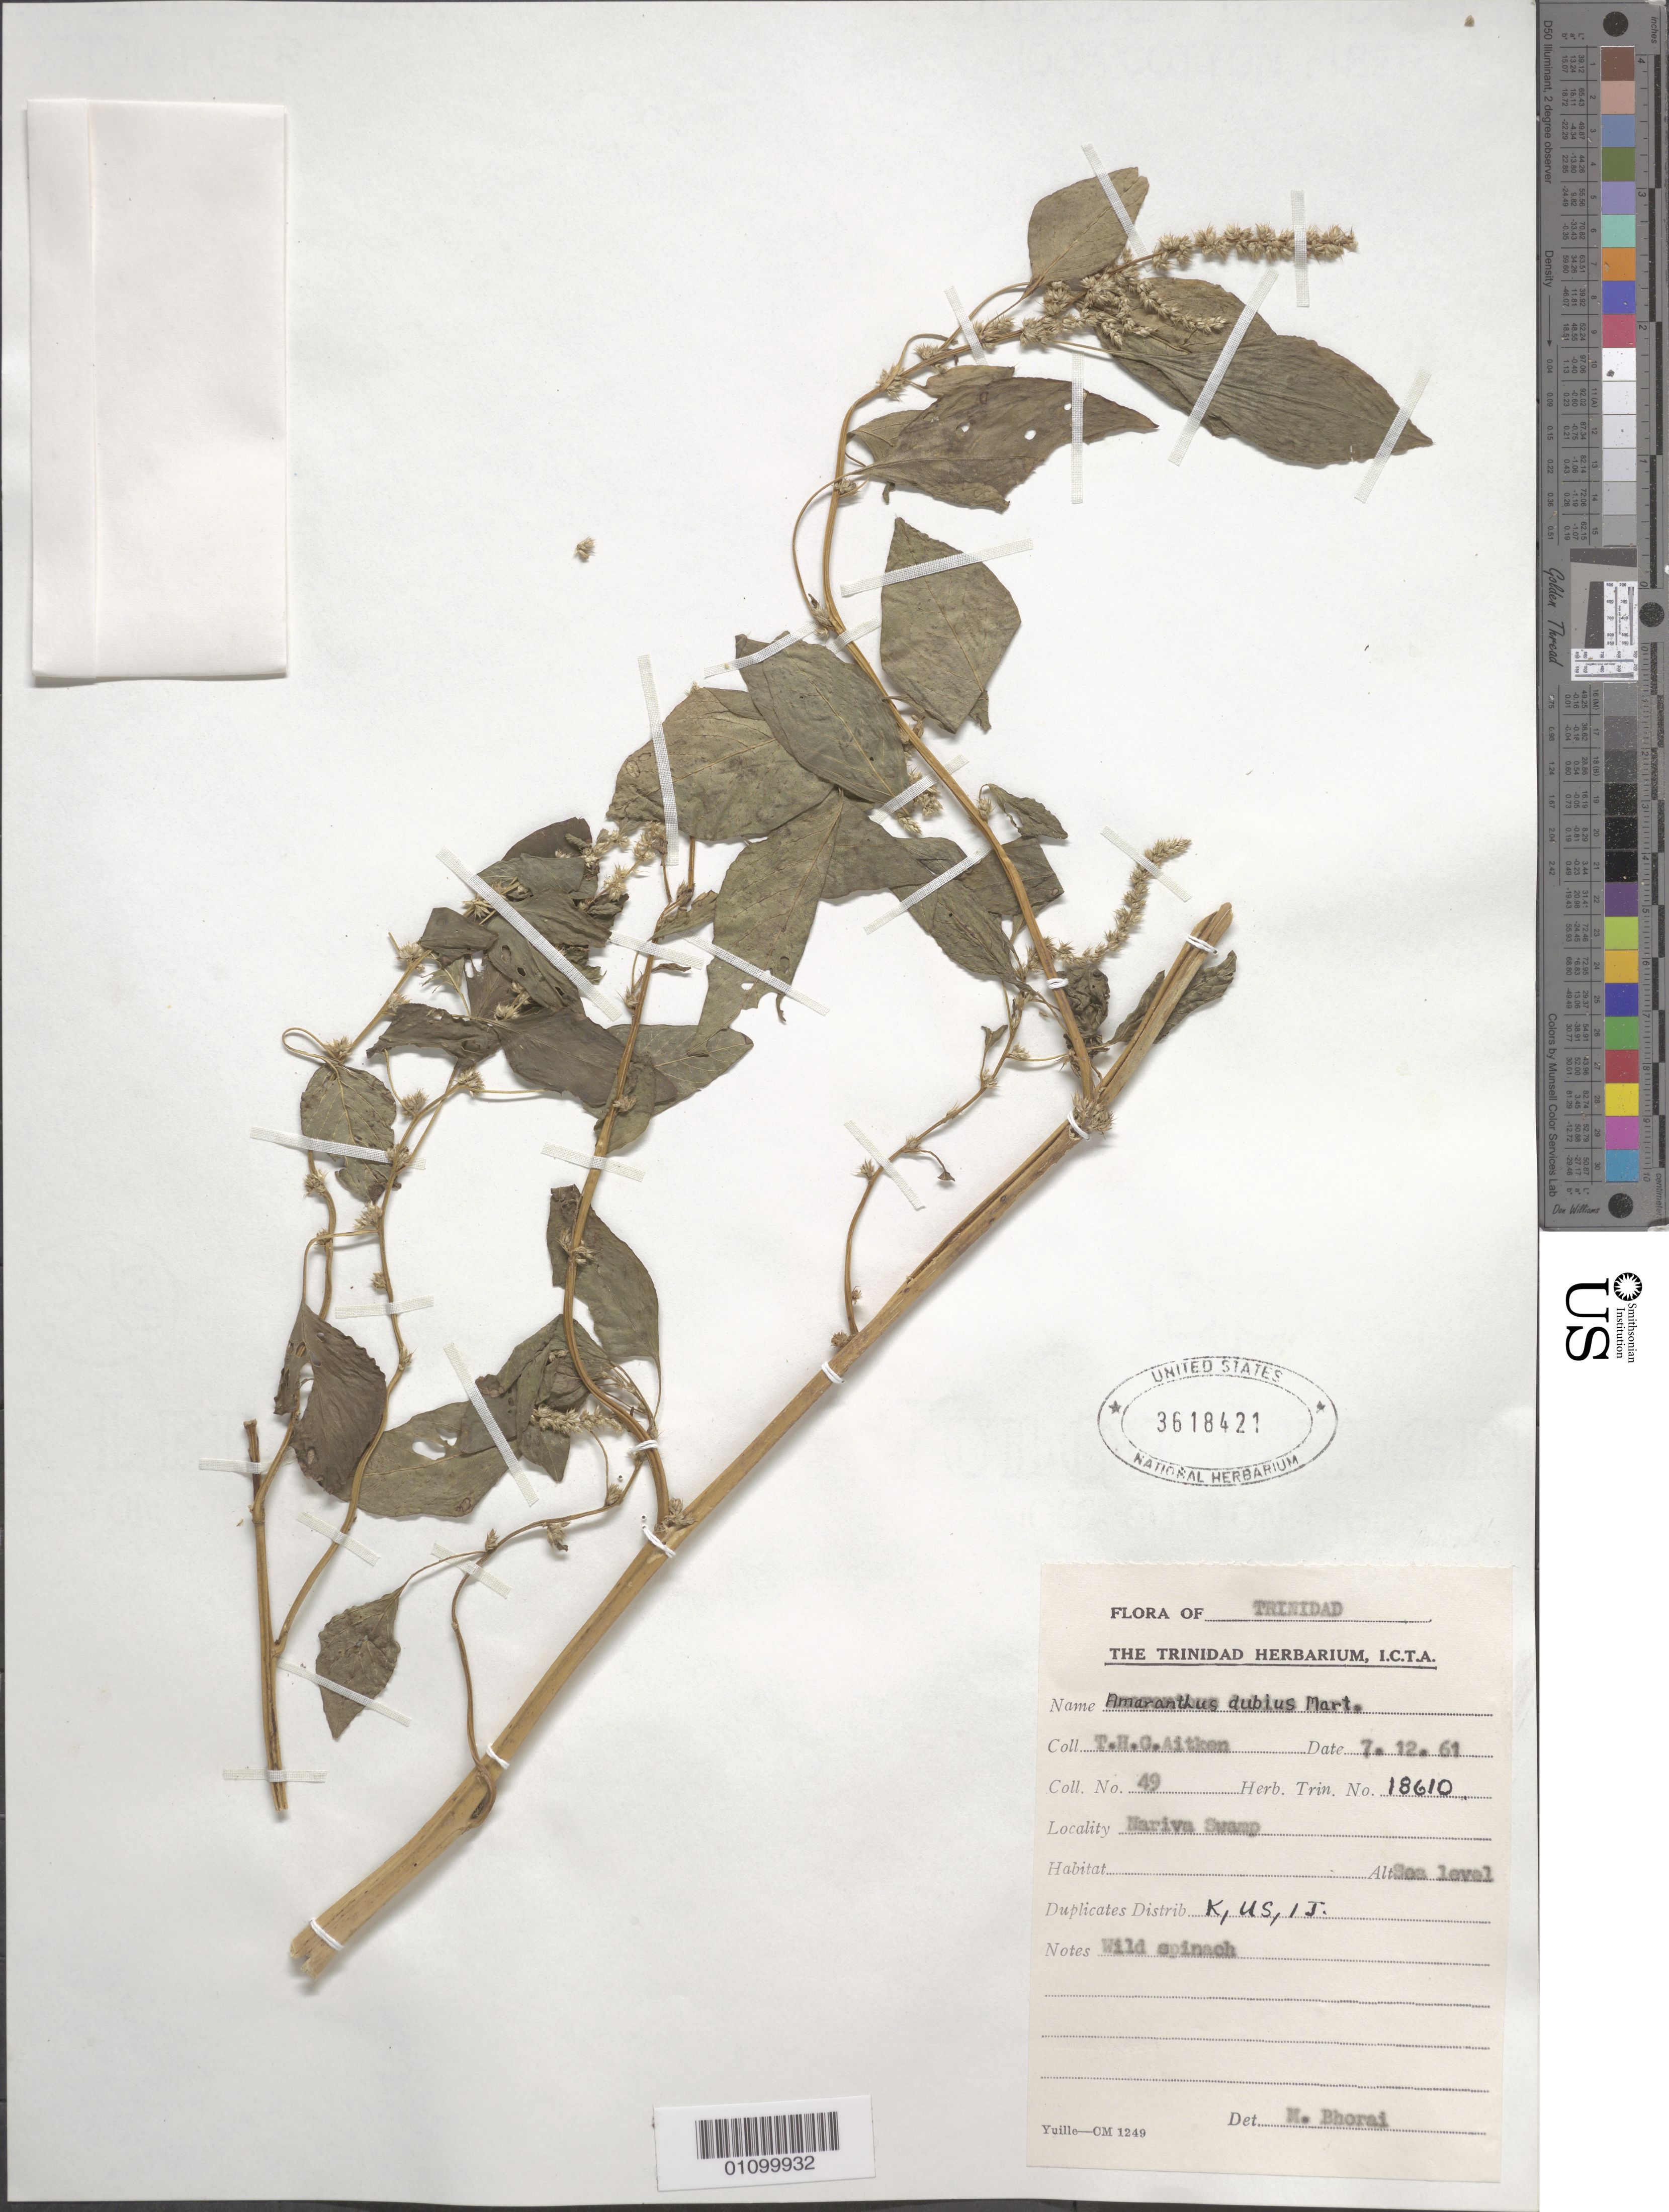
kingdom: Plantae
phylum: Tracheophyta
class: Magnoliopsida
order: Caryophyllales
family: Amaranthaceae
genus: Amaranthus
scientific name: Amaranthus dubius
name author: Mart. ex Thell.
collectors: T. Aitken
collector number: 49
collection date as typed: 12 Jul 1961 or 07 Dec 1961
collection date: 1961-07-12 or 1961-12-07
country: Trinidad and Tobago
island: Trinidad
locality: Narvia Swamp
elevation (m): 0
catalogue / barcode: US 3618421